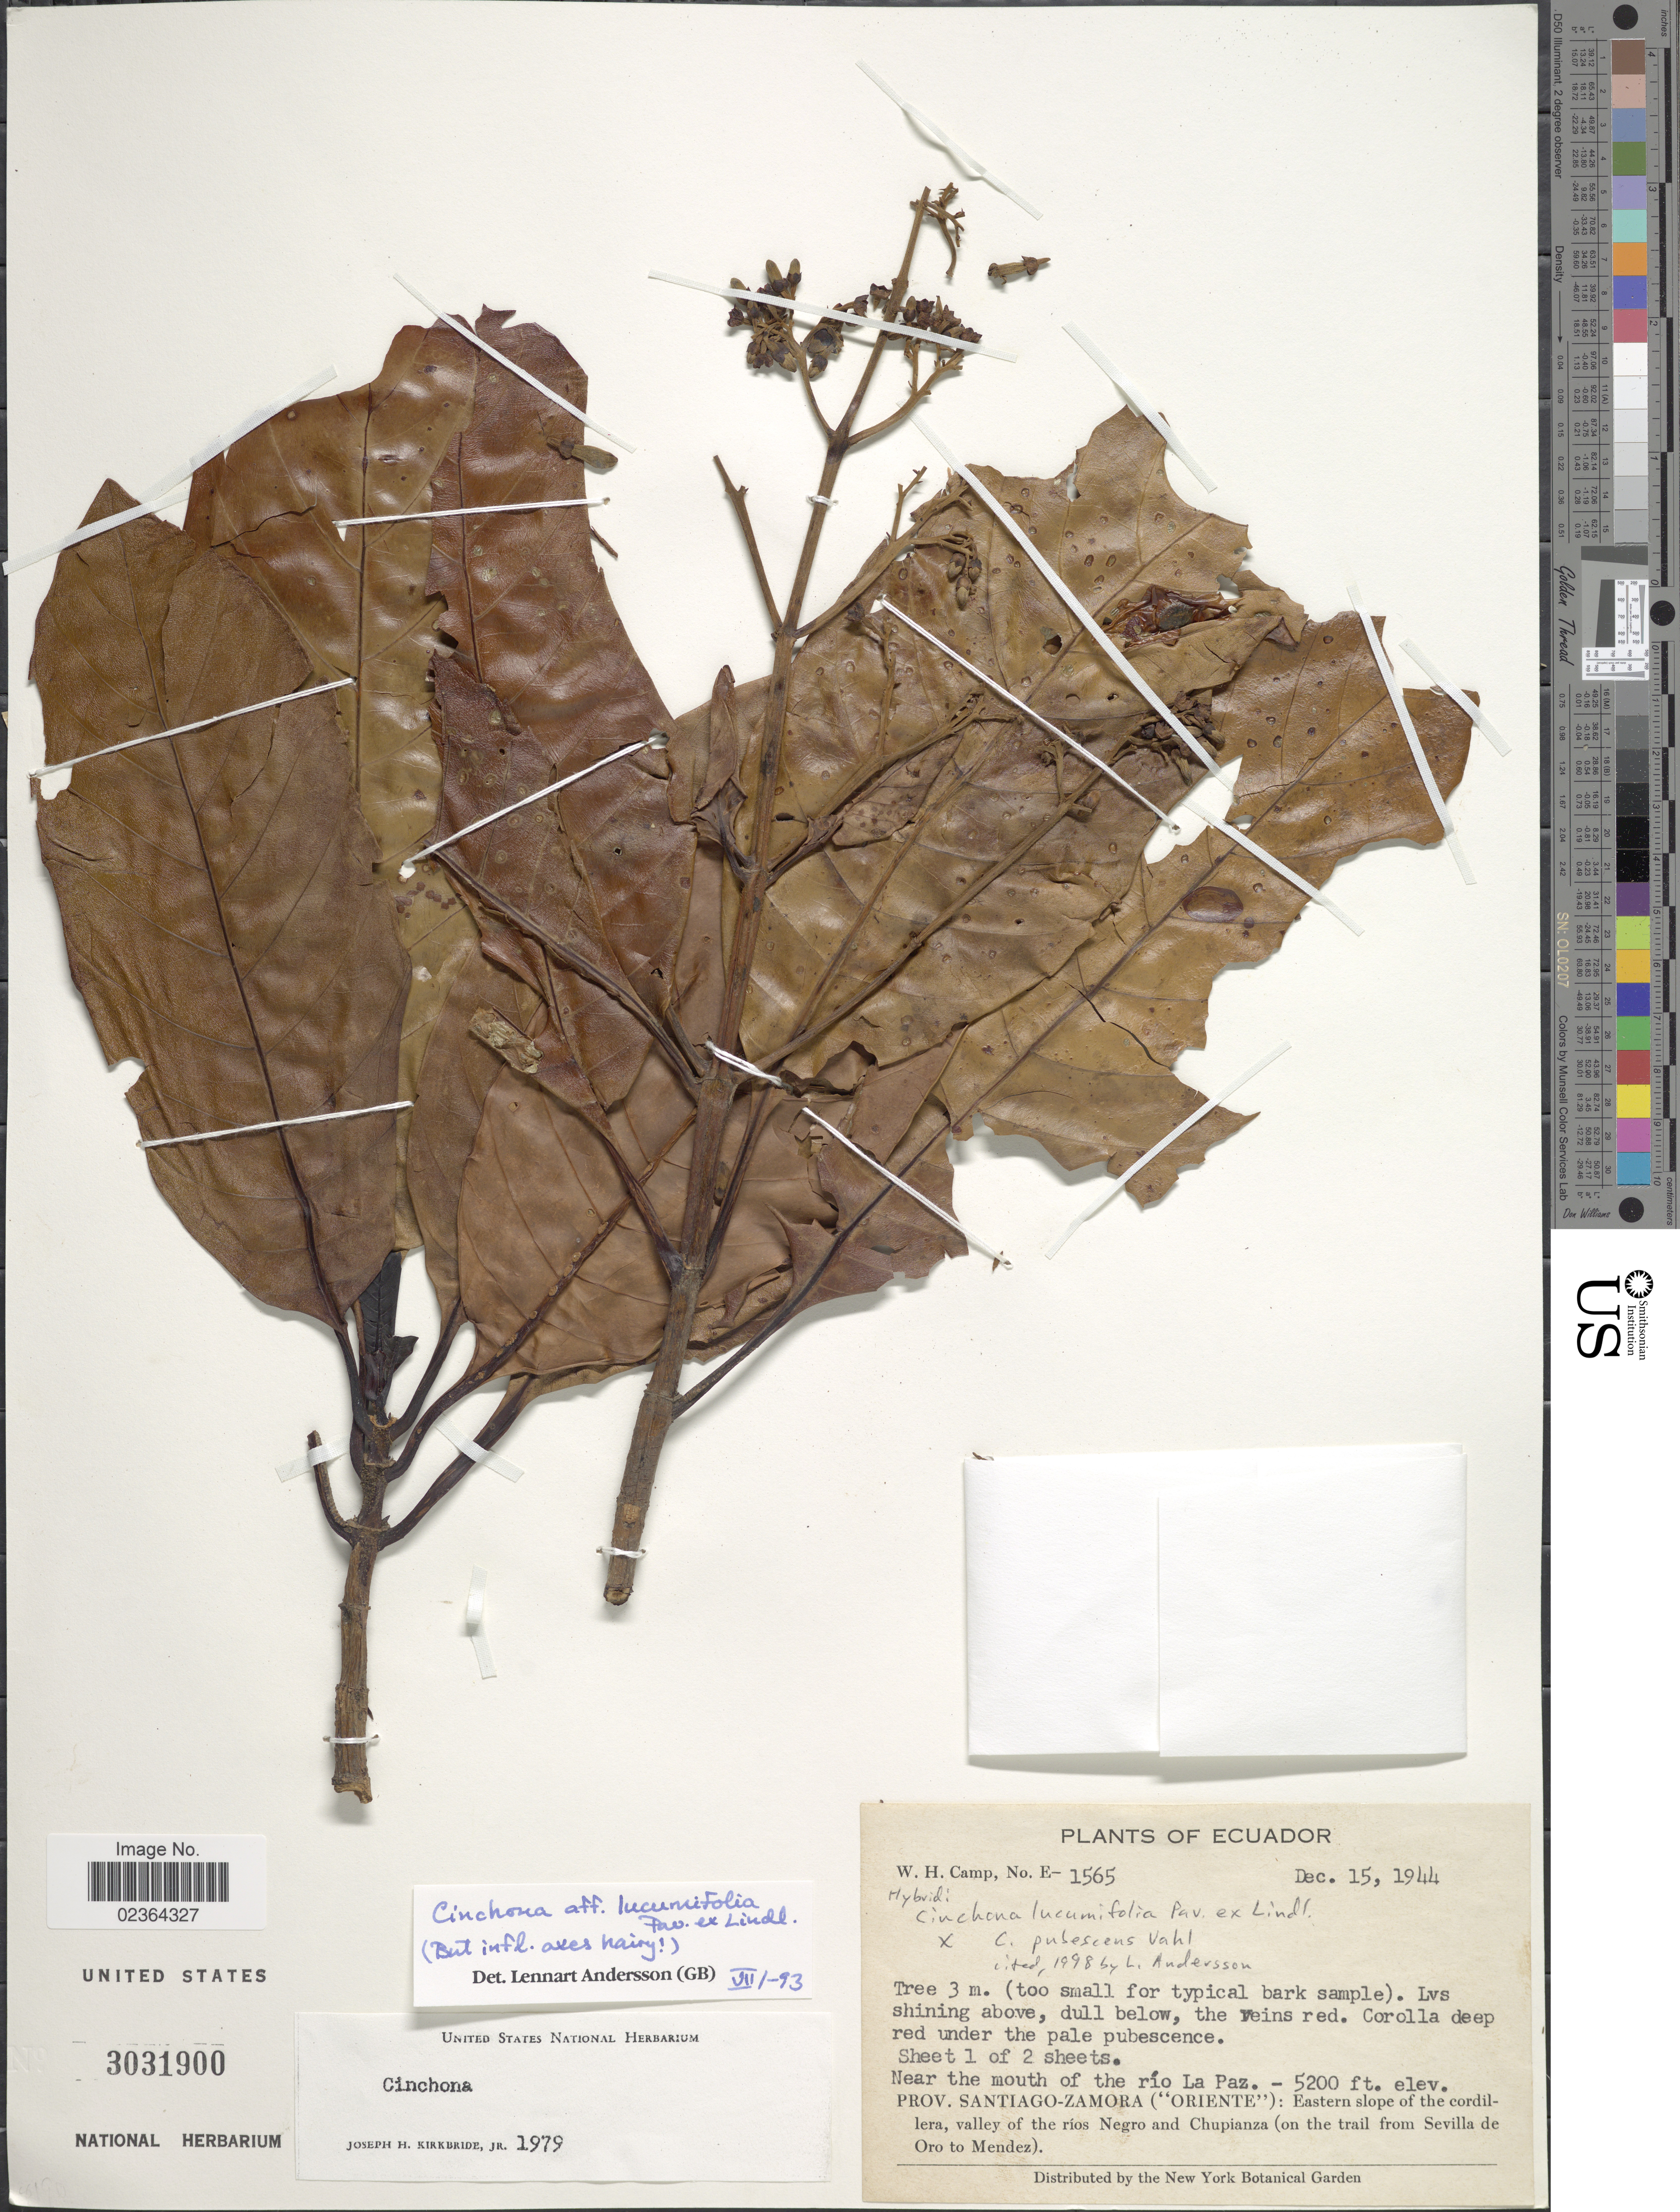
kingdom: Plantae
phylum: Tracheophyta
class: Magnoliopsida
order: Gentianales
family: Rubiaceae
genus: Cinchona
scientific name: Cinchona lucumifolia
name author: Pav. ex Lindl.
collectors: W. H. Camp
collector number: E-1565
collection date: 1944-12-15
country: Ecuador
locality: Near the mouth of the Rio La Paz, Prov. Santiago-Zamora (Oriente) : Eastern slope of the cordillera, valley of the rioas Negros and Chupianza (on the trail from Sevilla de Oro to Mendez)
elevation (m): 1585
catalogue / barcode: US 3031900